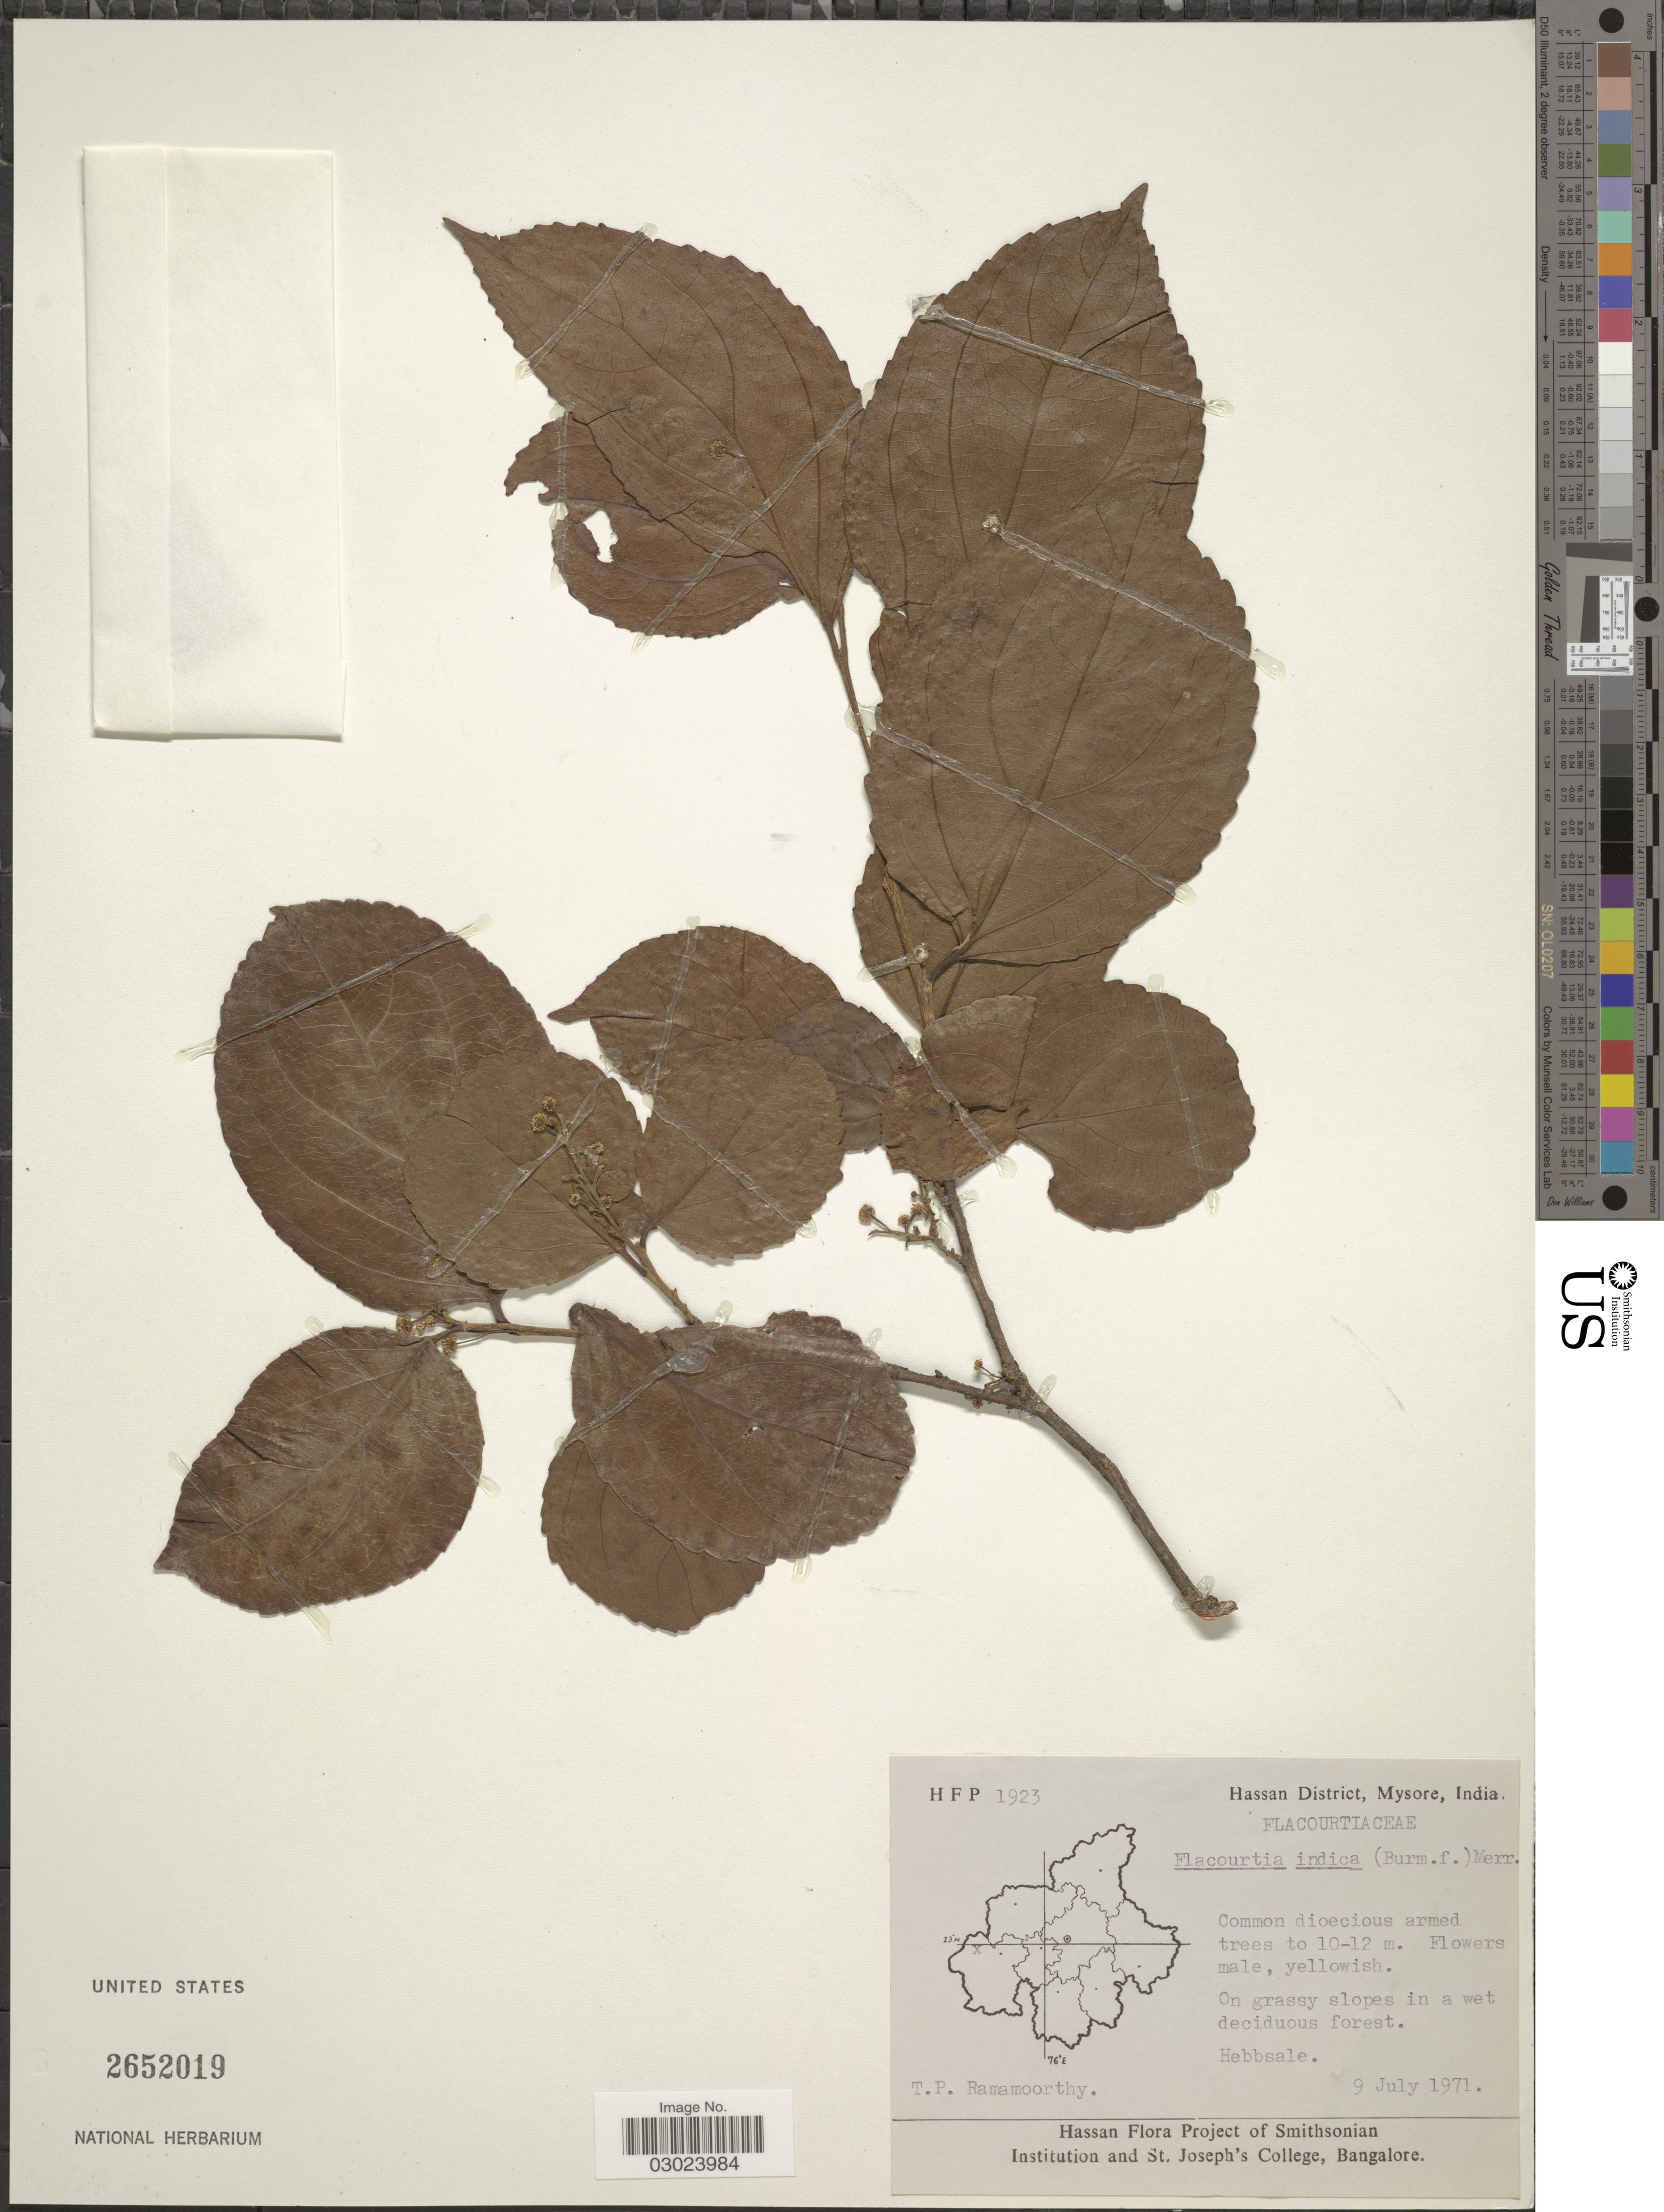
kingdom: Plantae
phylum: Tracheophyta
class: Magnoliopsida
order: Malpighiales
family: Salicaceae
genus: Flacourtia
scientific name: Flacourtia indica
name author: (Burm. f.) Merr.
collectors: T. P. Ramamoorthy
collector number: HFP1923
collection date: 1971-07-09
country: India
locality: Hassan District, Mysore. Hebbsale.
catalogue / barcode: US 2652019